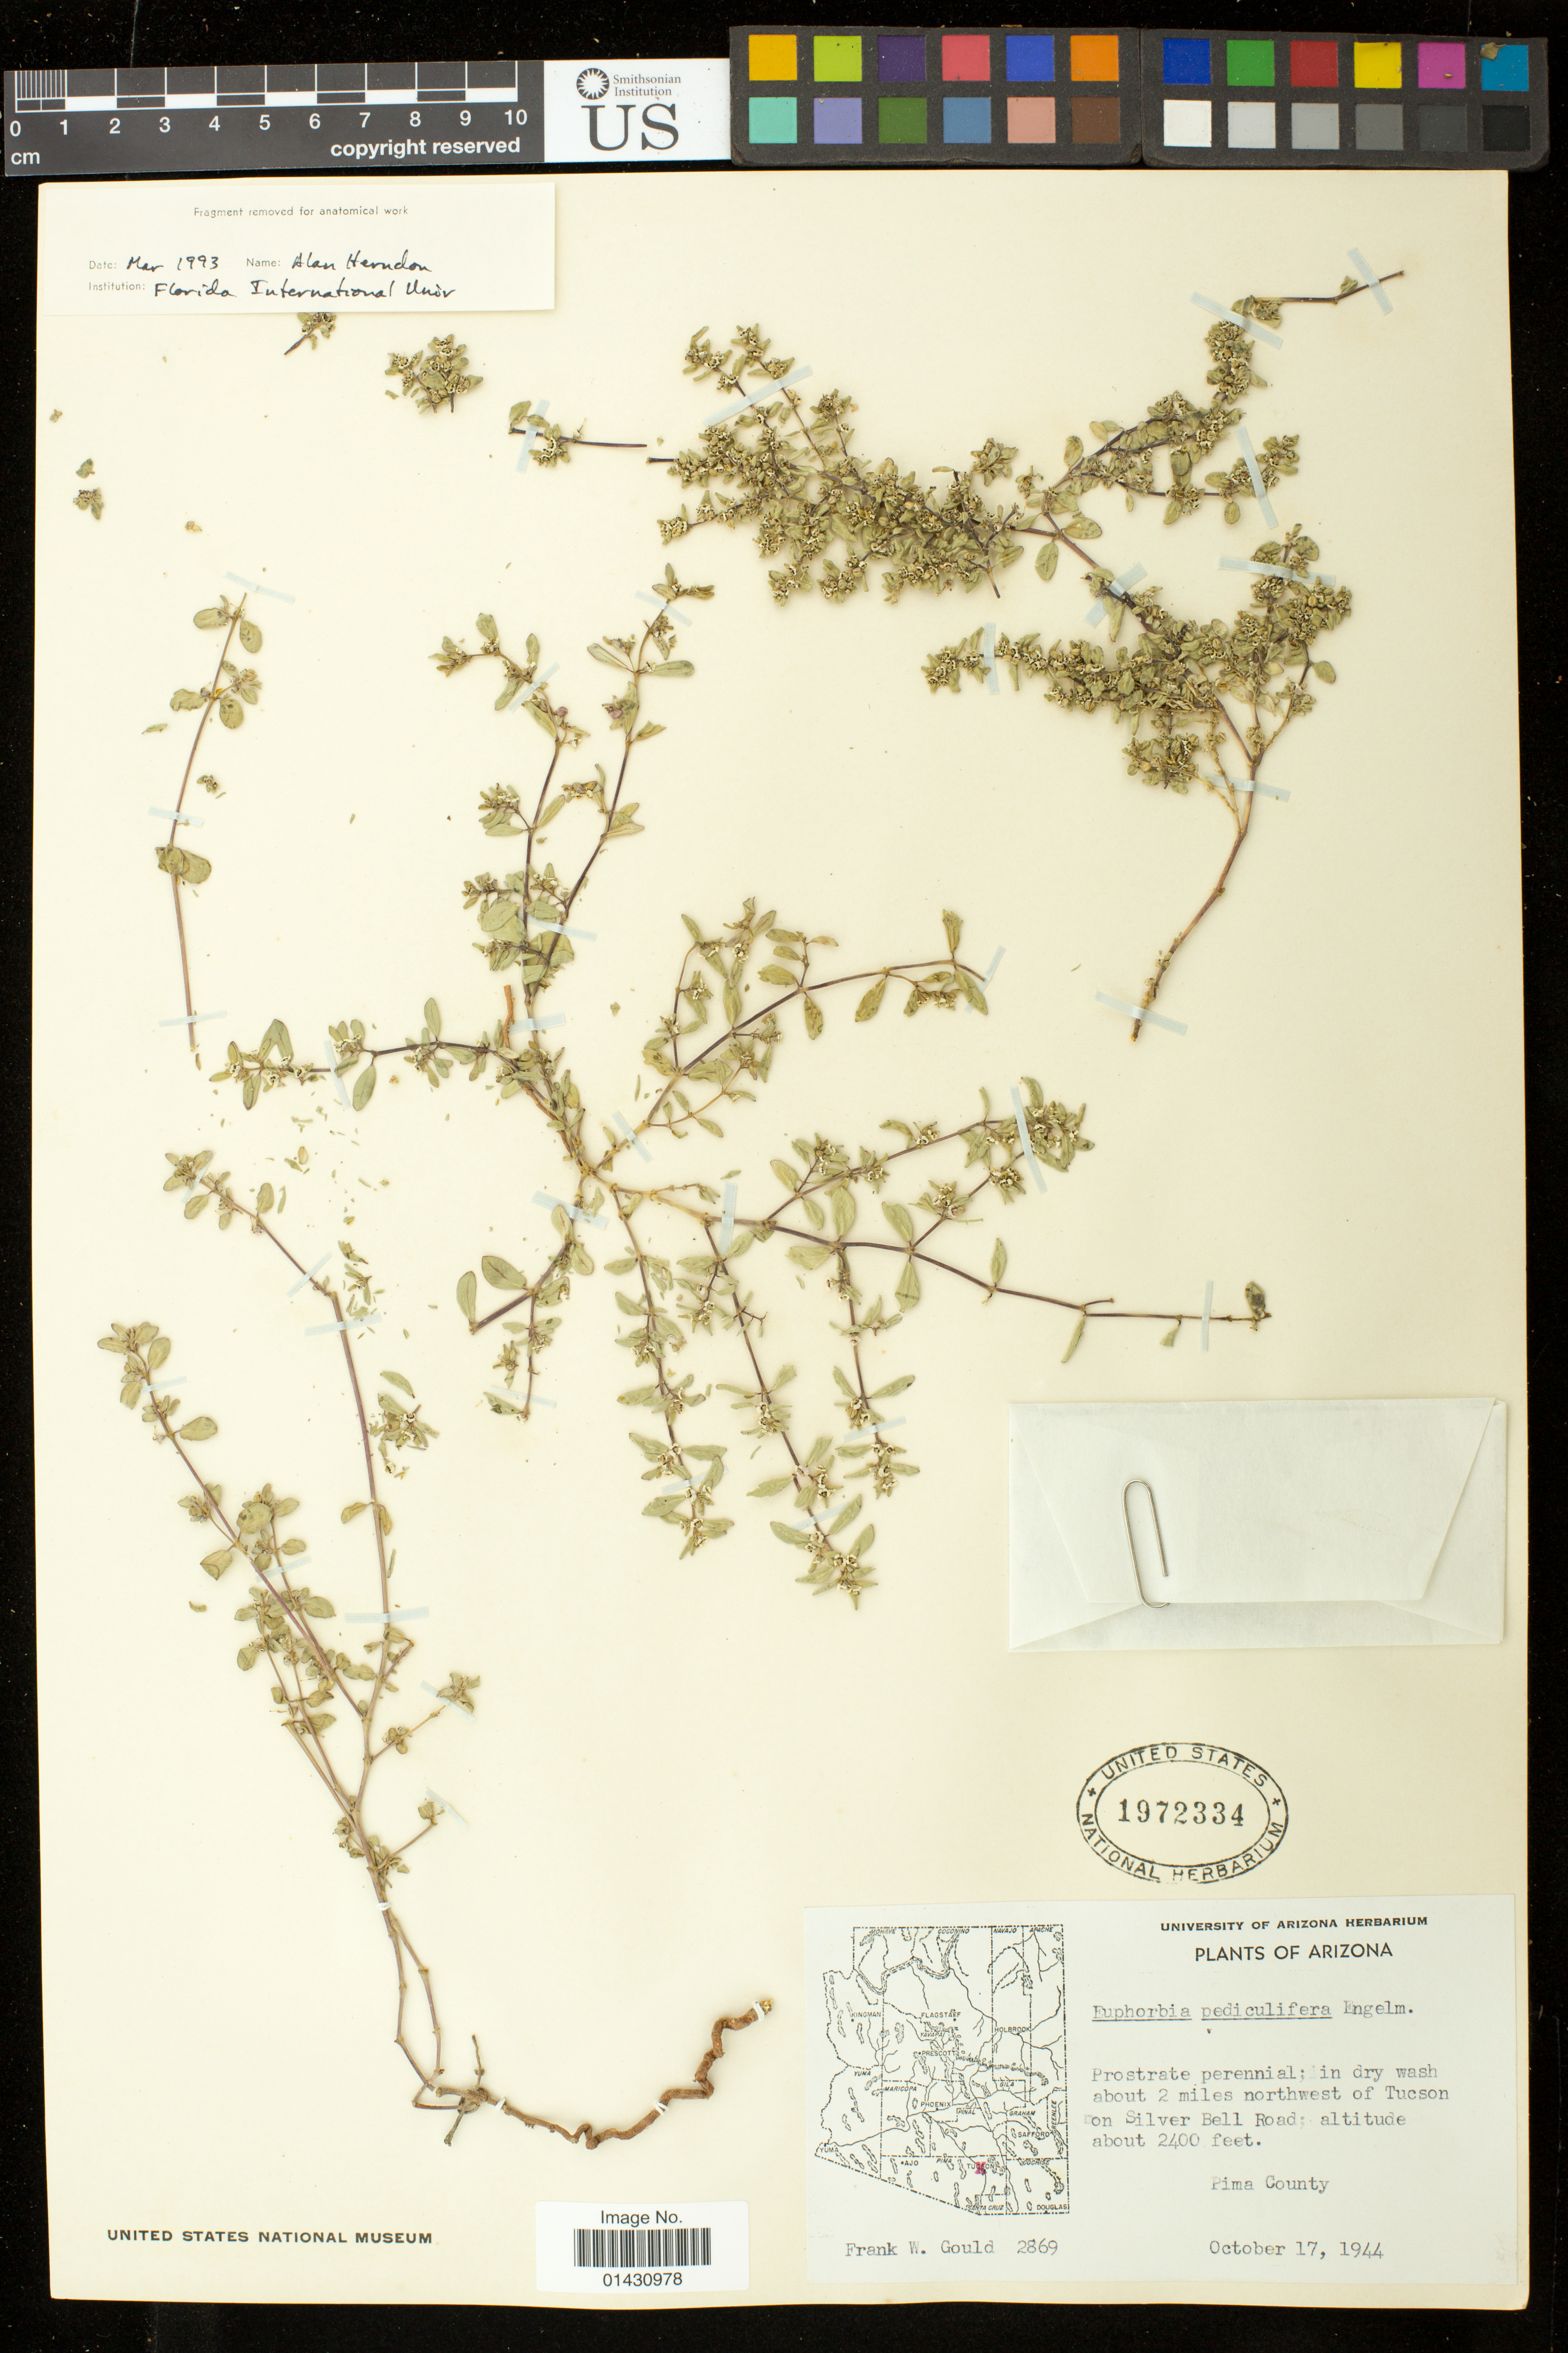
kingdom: Plantae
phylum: Tracheophyta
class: Magnoliopsida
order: Malpighiales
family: Euphorbiaceae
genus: Euphorbia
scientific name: Euphorbia pediculifera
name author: Engelm.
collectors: F. W. Gould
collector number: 2869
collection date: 1944-10-17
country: United States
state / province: Arizona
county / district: Pima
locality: In dry wash about 2 miles northwest of Tucson on Silver Bell Road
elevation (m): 732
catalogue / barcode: US 1972334